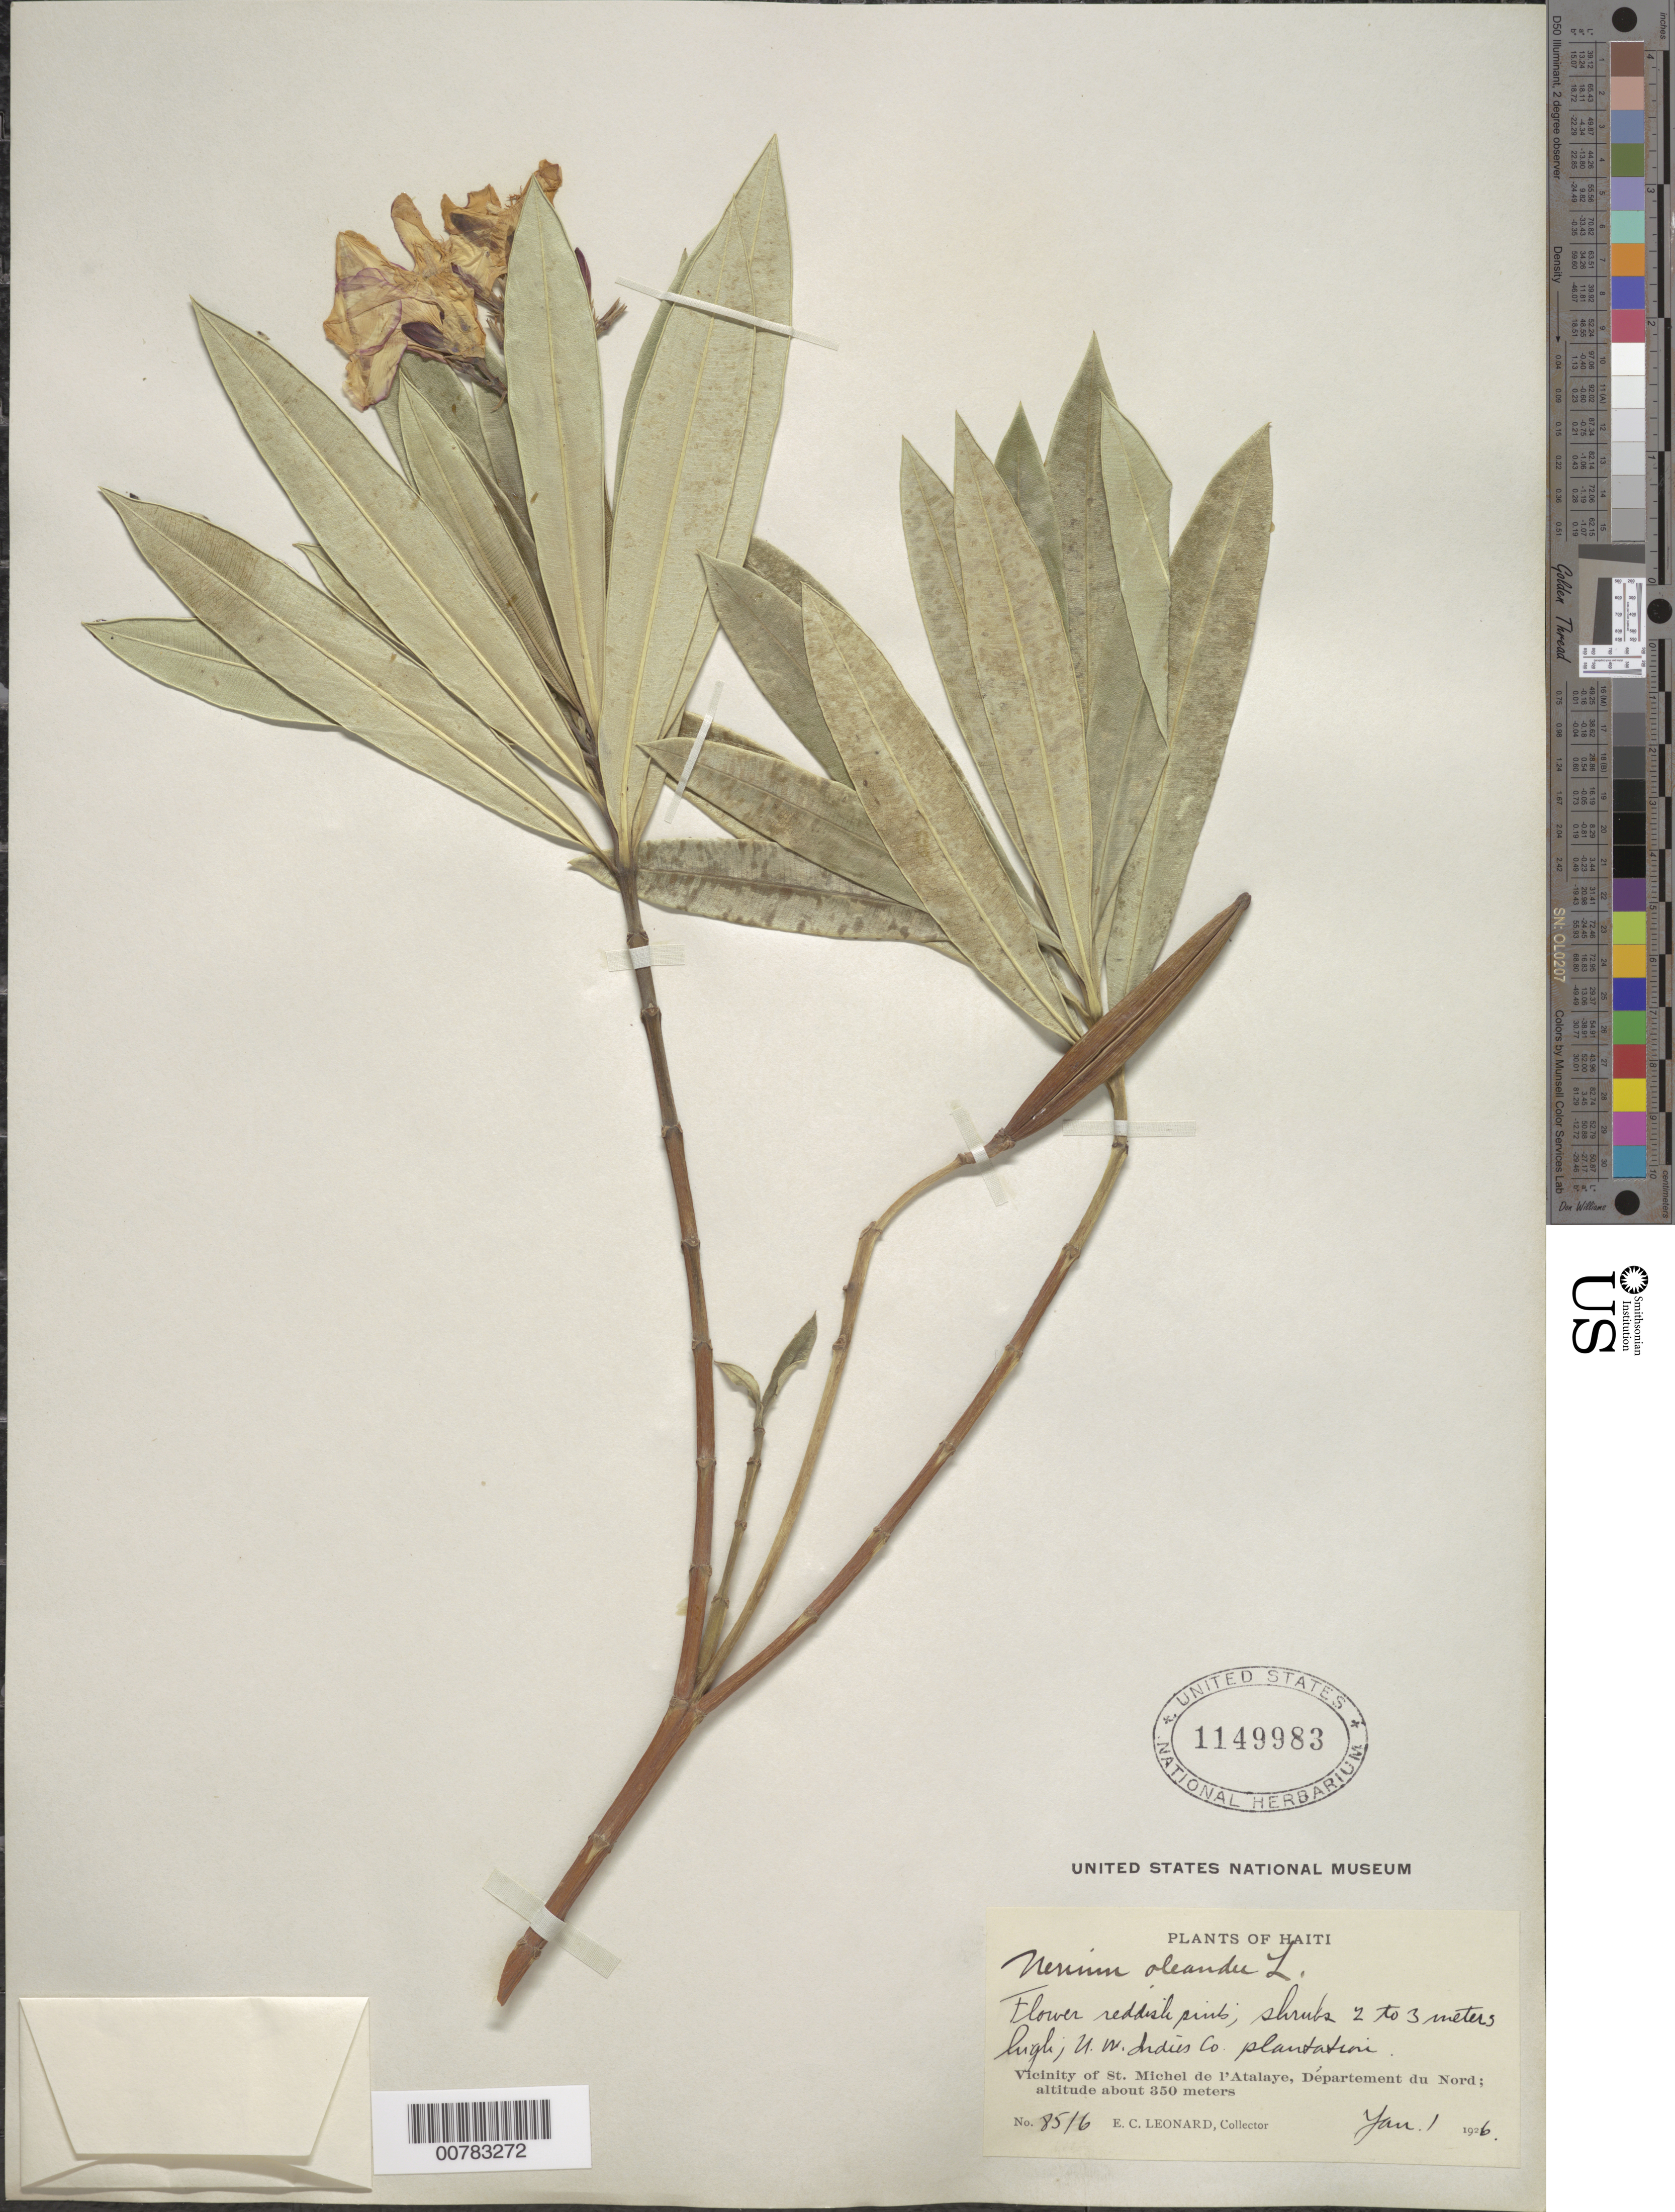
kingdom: Plantae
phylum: Tracheophyta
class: Magnoliopsida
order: Gentianales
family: Apocynaceae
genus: Nerium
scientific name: Nerium oleander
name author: L.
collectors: E. C. Leonard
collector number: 8516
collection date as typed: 01 Jan 1926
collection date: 1926-01-01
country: Haiti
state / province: Nord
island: Hispaniola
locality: Vicinity of St. Michel de l'Atalaye, U.W. Indies Co. plantation.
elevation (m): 350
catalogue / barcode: US 1149983